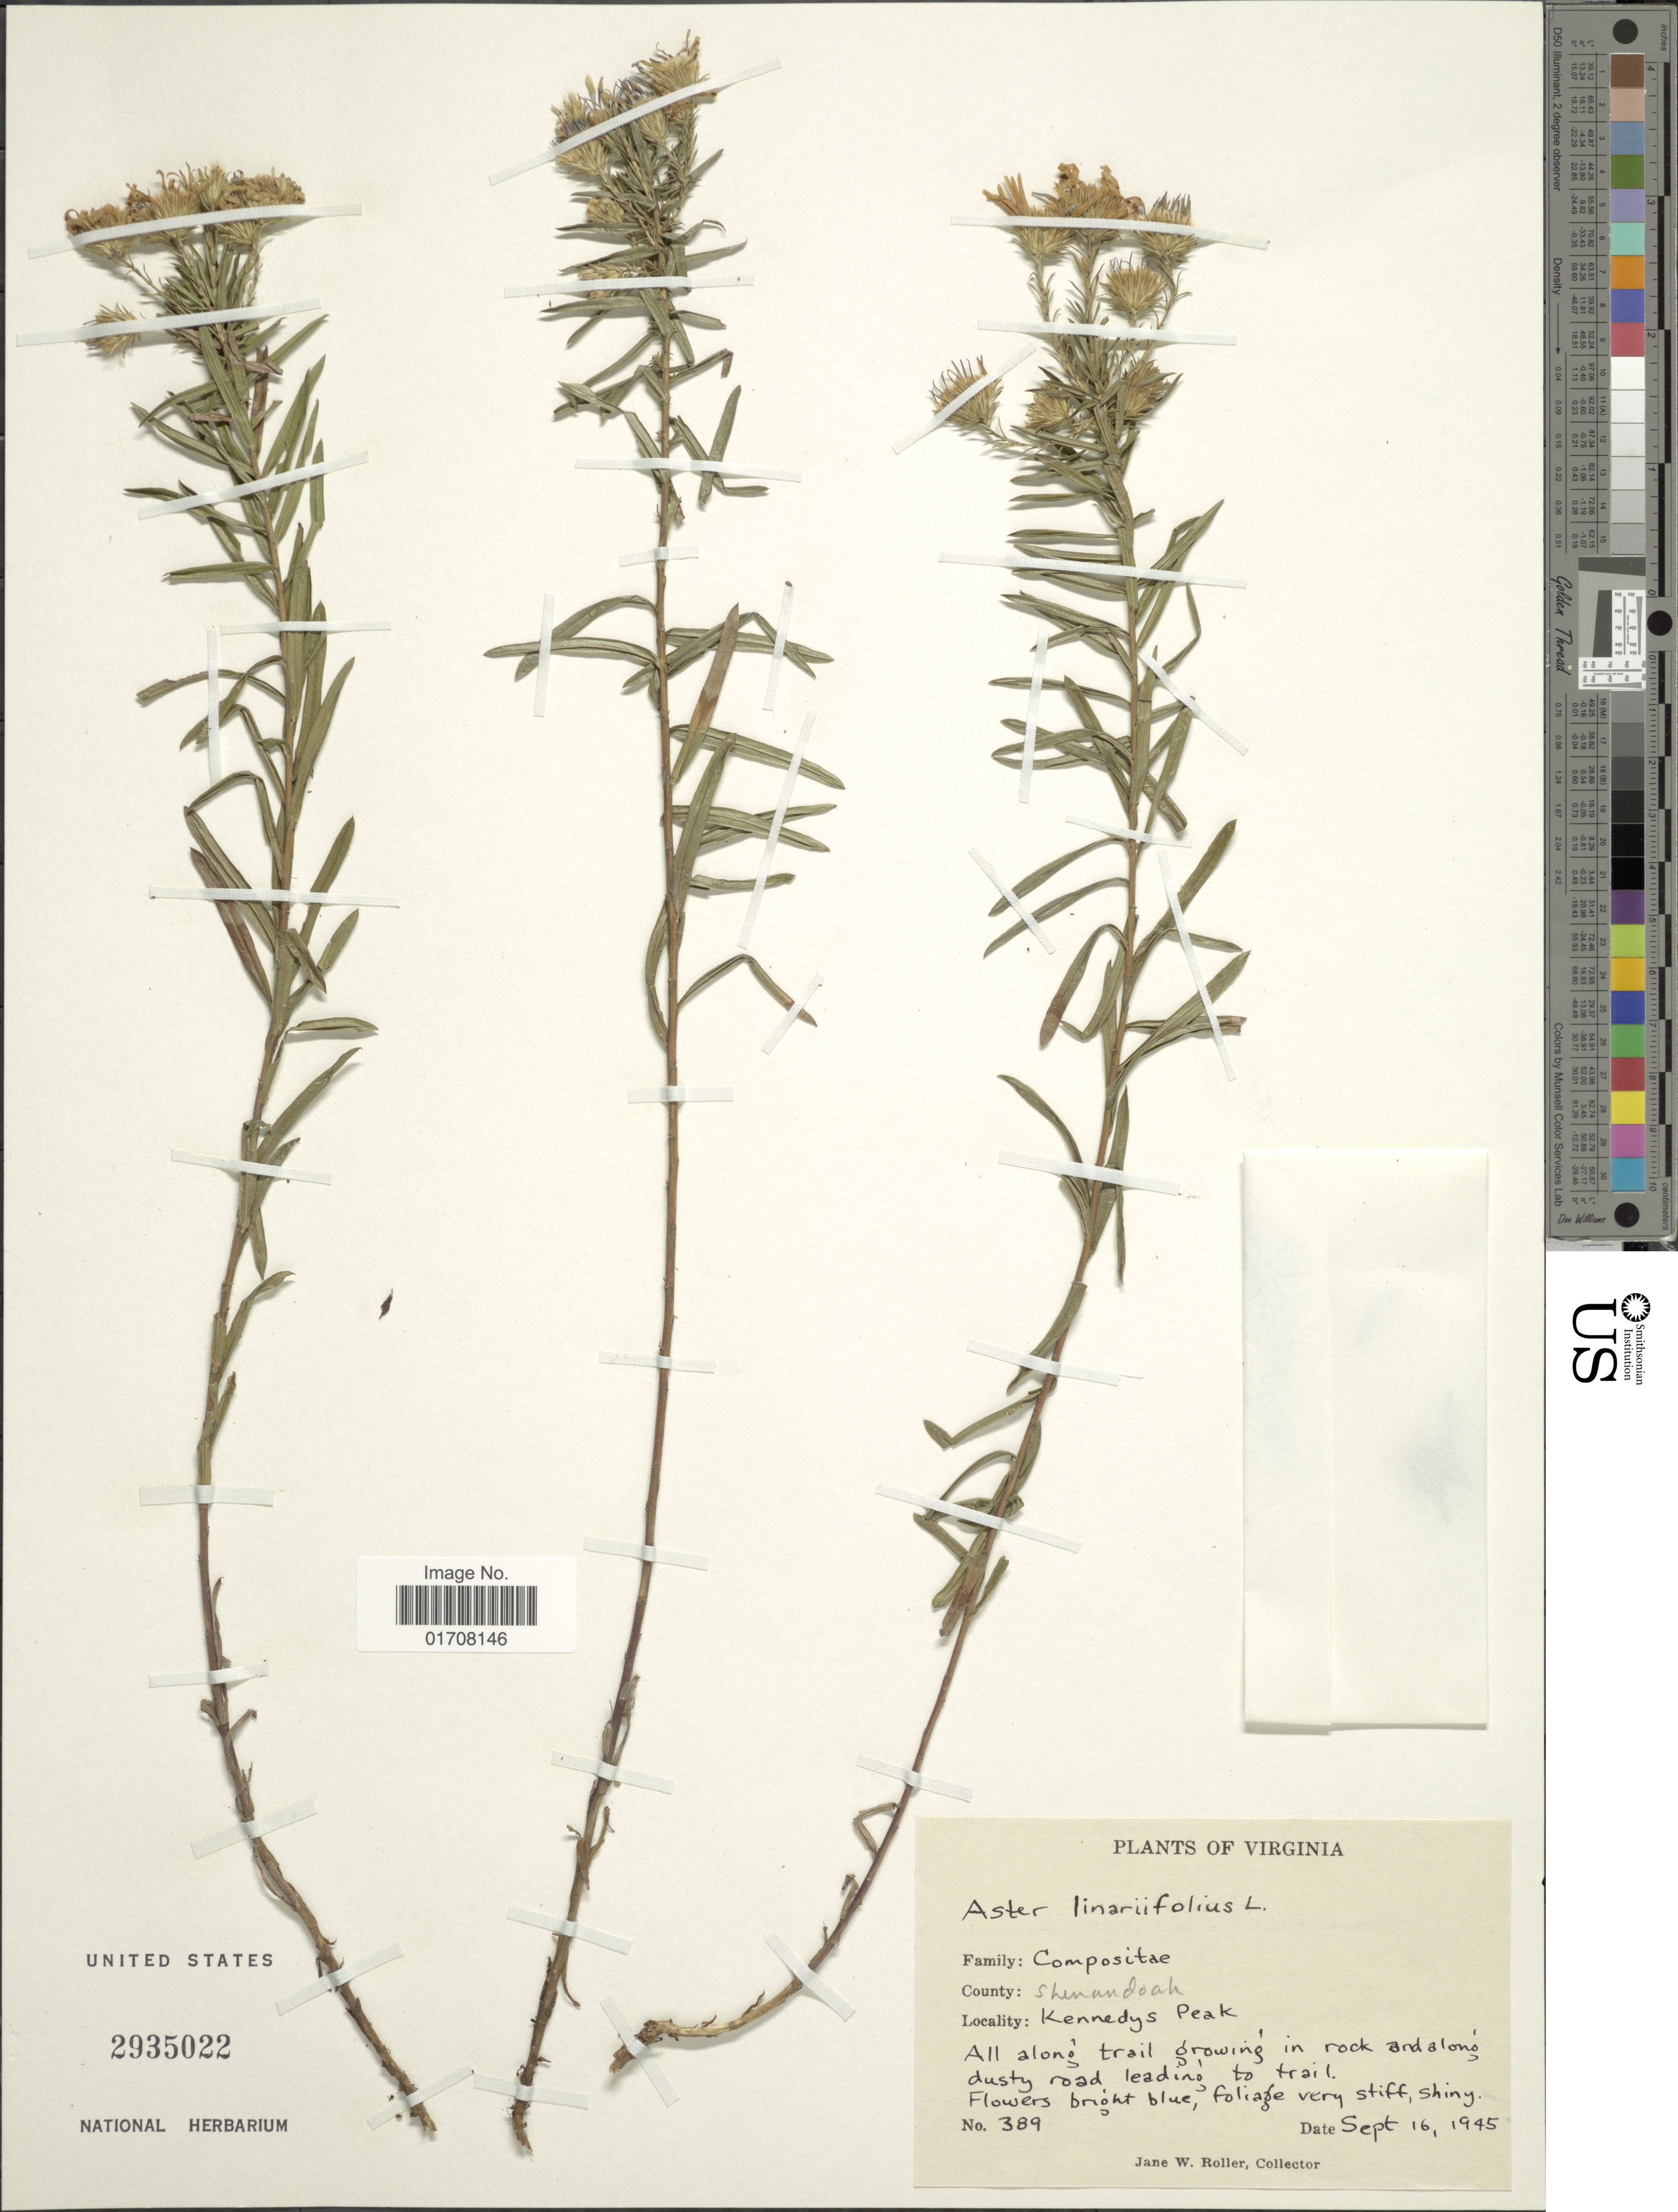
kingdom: Plantae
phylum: Tracheophyta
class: Magnoliopsida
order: Asterales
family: Asteraceae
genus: Ionactis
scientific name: Ionactis linariifolia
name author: (L.) Greene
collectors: J. W. Roller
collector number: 389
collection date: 1945-09-16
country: United States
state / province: Virginia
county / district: Shenandoah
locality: Kennedys Peak, County: Shenandoah, All along trail growing in rock and along dusty road leading to trail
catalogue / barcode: US 2935022